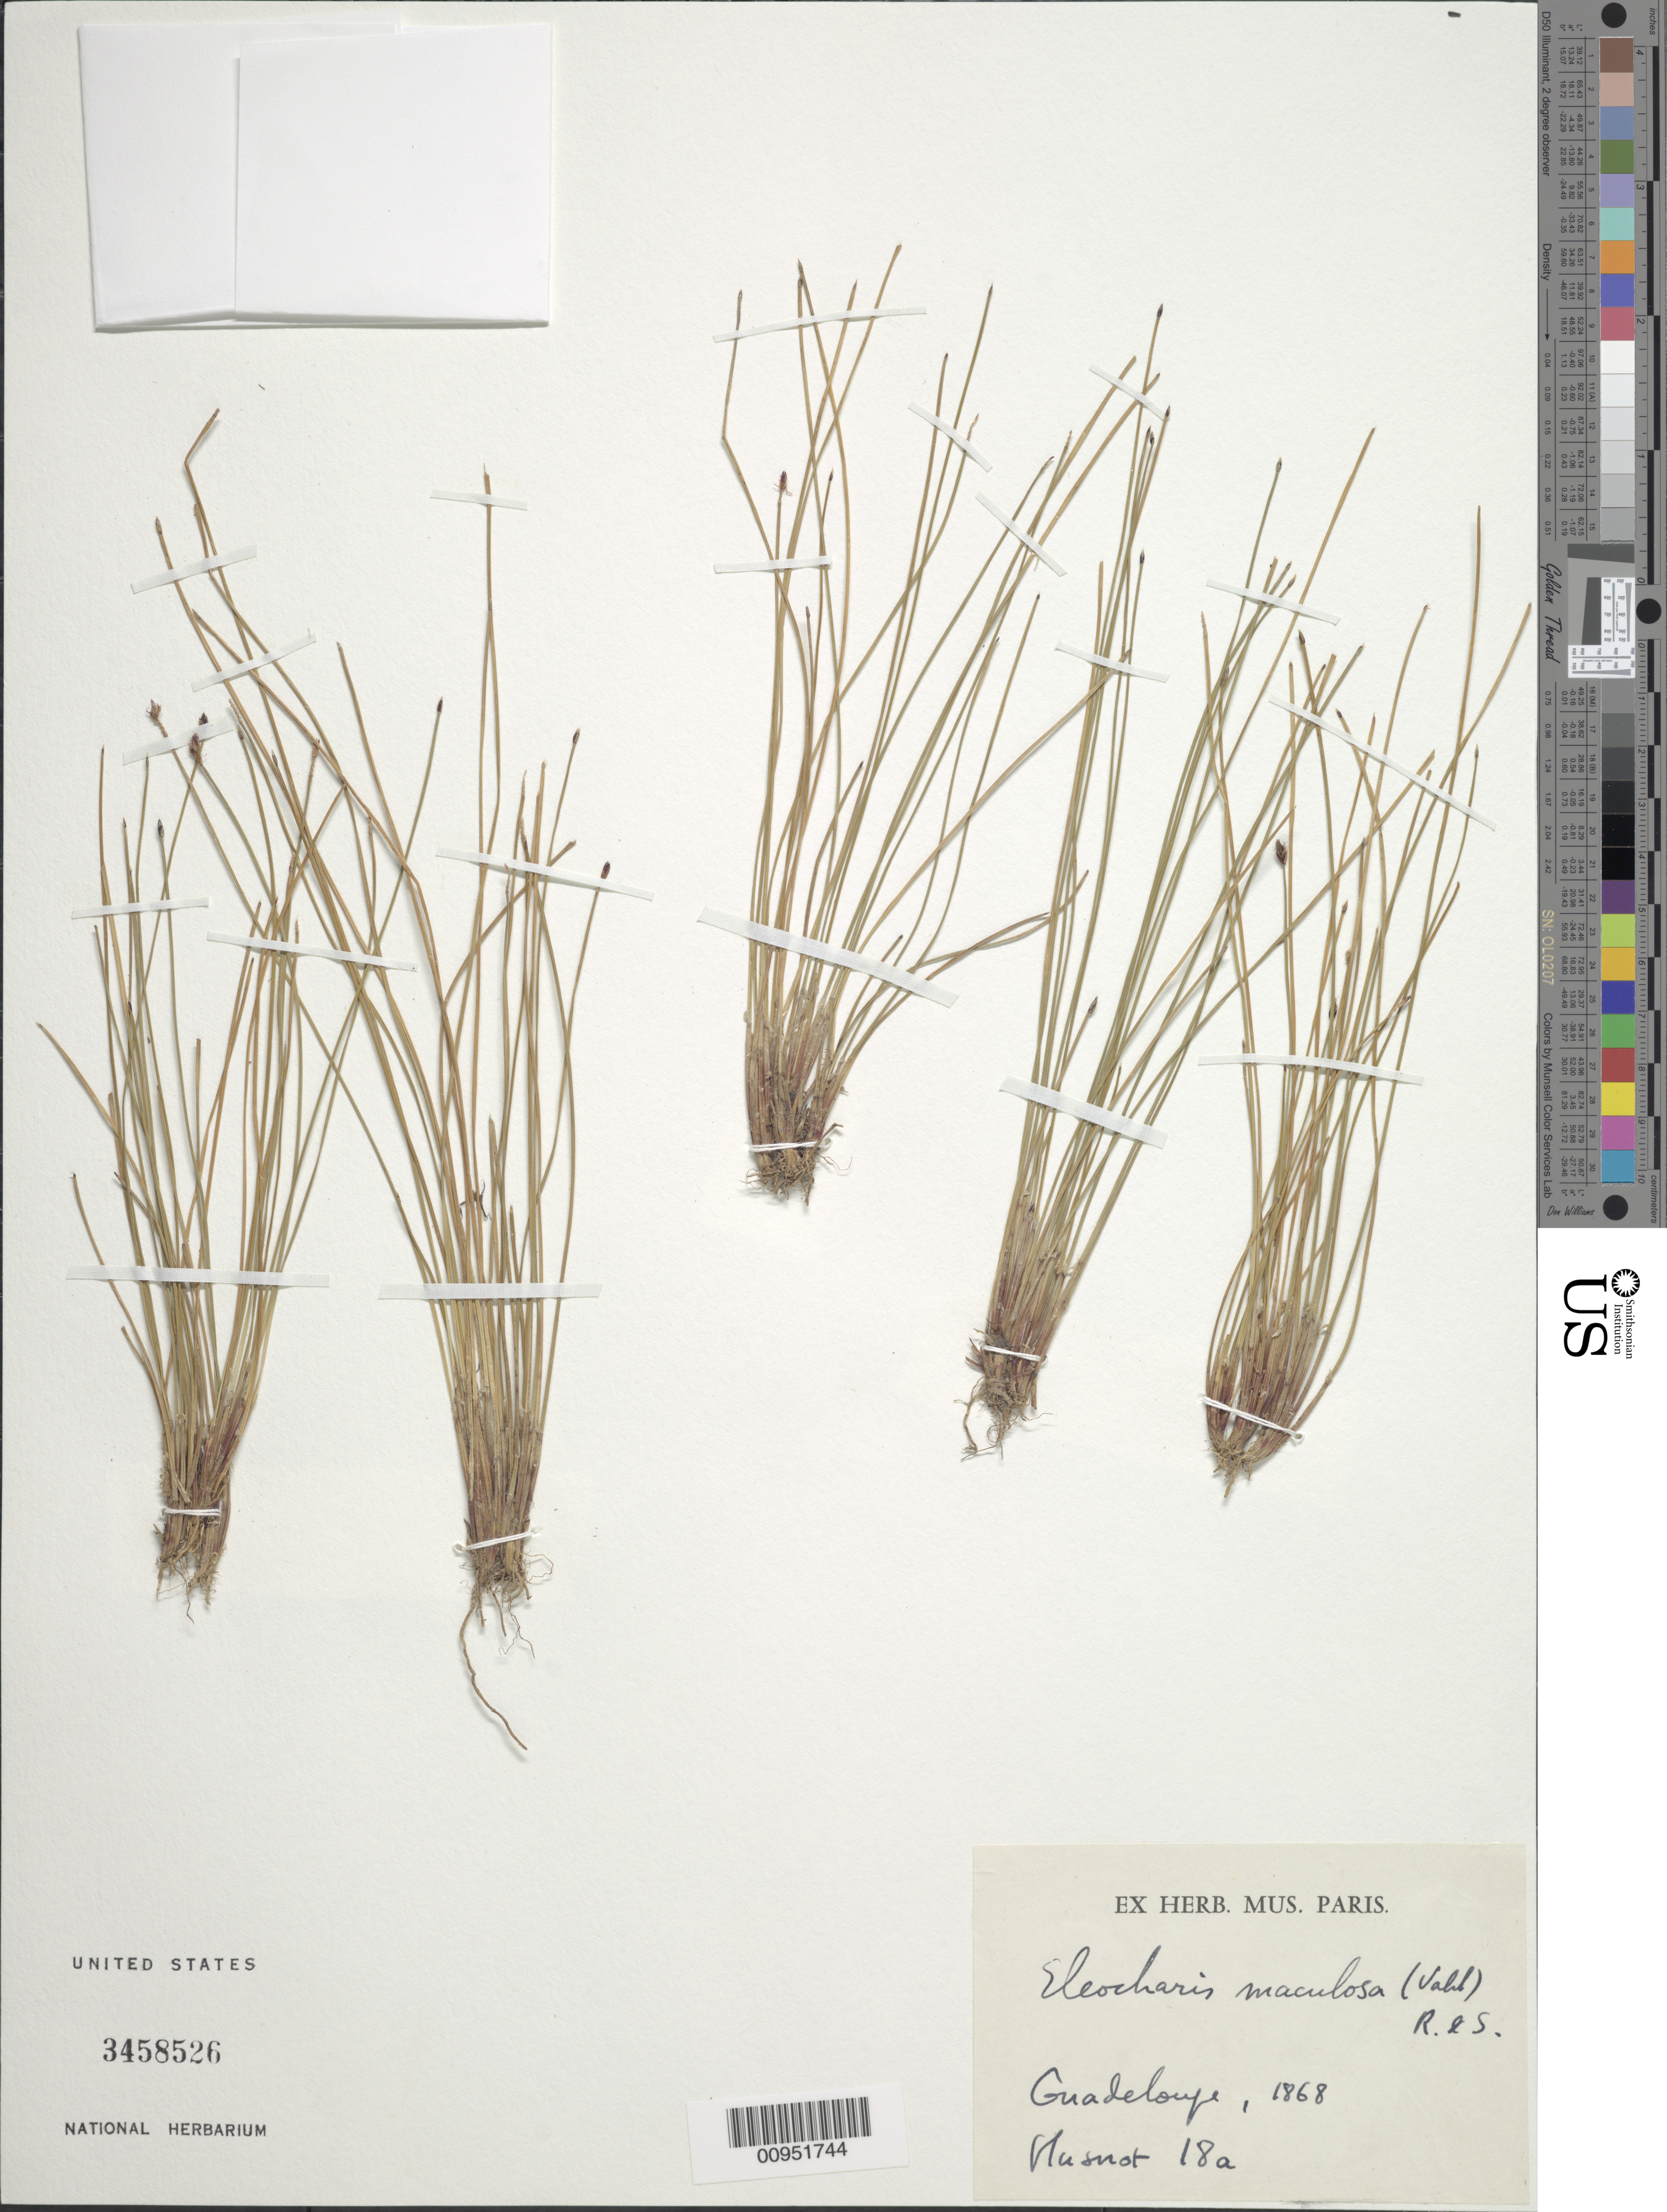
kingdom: Plantae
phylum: Tracheophyta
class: Liliopsida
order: Poales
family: Cyperaceae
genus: Eleocharis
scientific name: Eleocharis maculosa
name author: (Vahl) Roem. & Schult.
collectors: P. T. Husnot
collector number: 18A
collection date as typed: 1868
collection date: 1868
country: Guadeloupe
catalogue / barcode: US 3458526